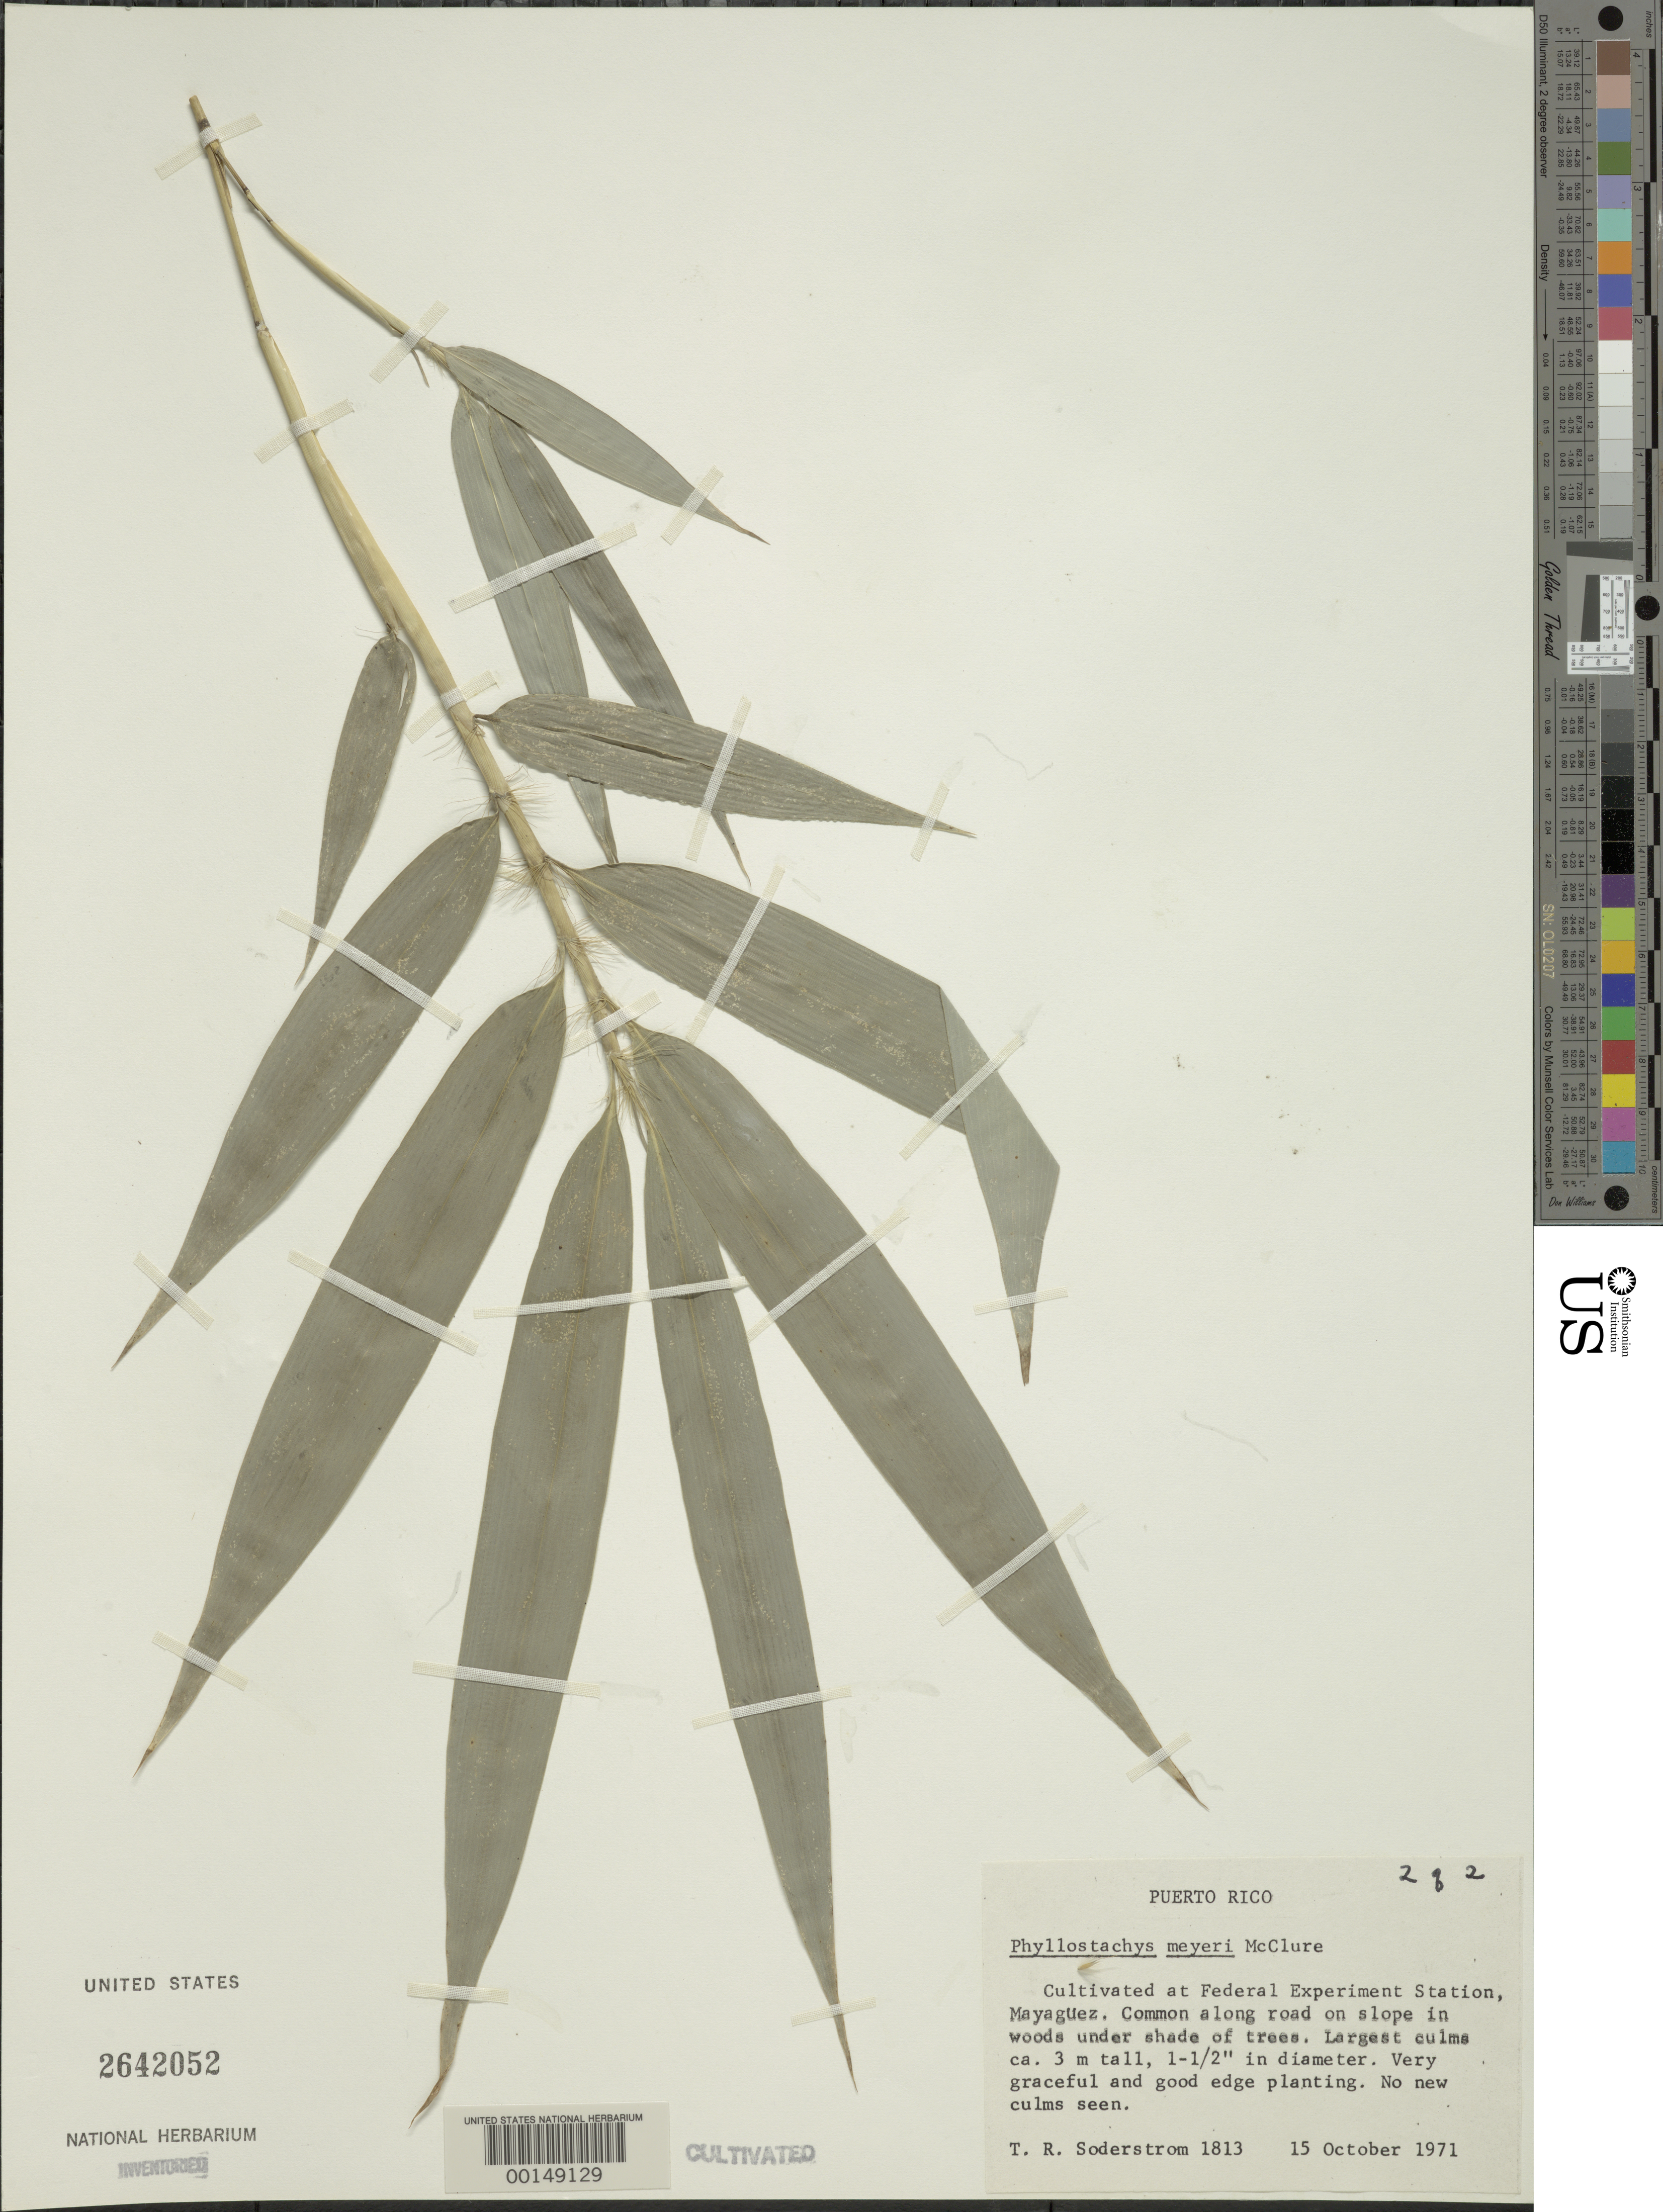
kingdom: Plantae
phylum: Tracheophyta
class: Liliopsida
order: Poales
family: Poaceae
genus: Phyllostachys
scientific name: Phyllostachys meyeri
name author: McClure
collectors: T. R. Soderstrom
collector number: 1813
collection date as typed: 15 Oct 1971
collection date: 1971-10-15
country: Puerto Rico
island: Greater Antilles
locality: Mayaguez, federal experiment station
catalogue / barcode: US 2642052